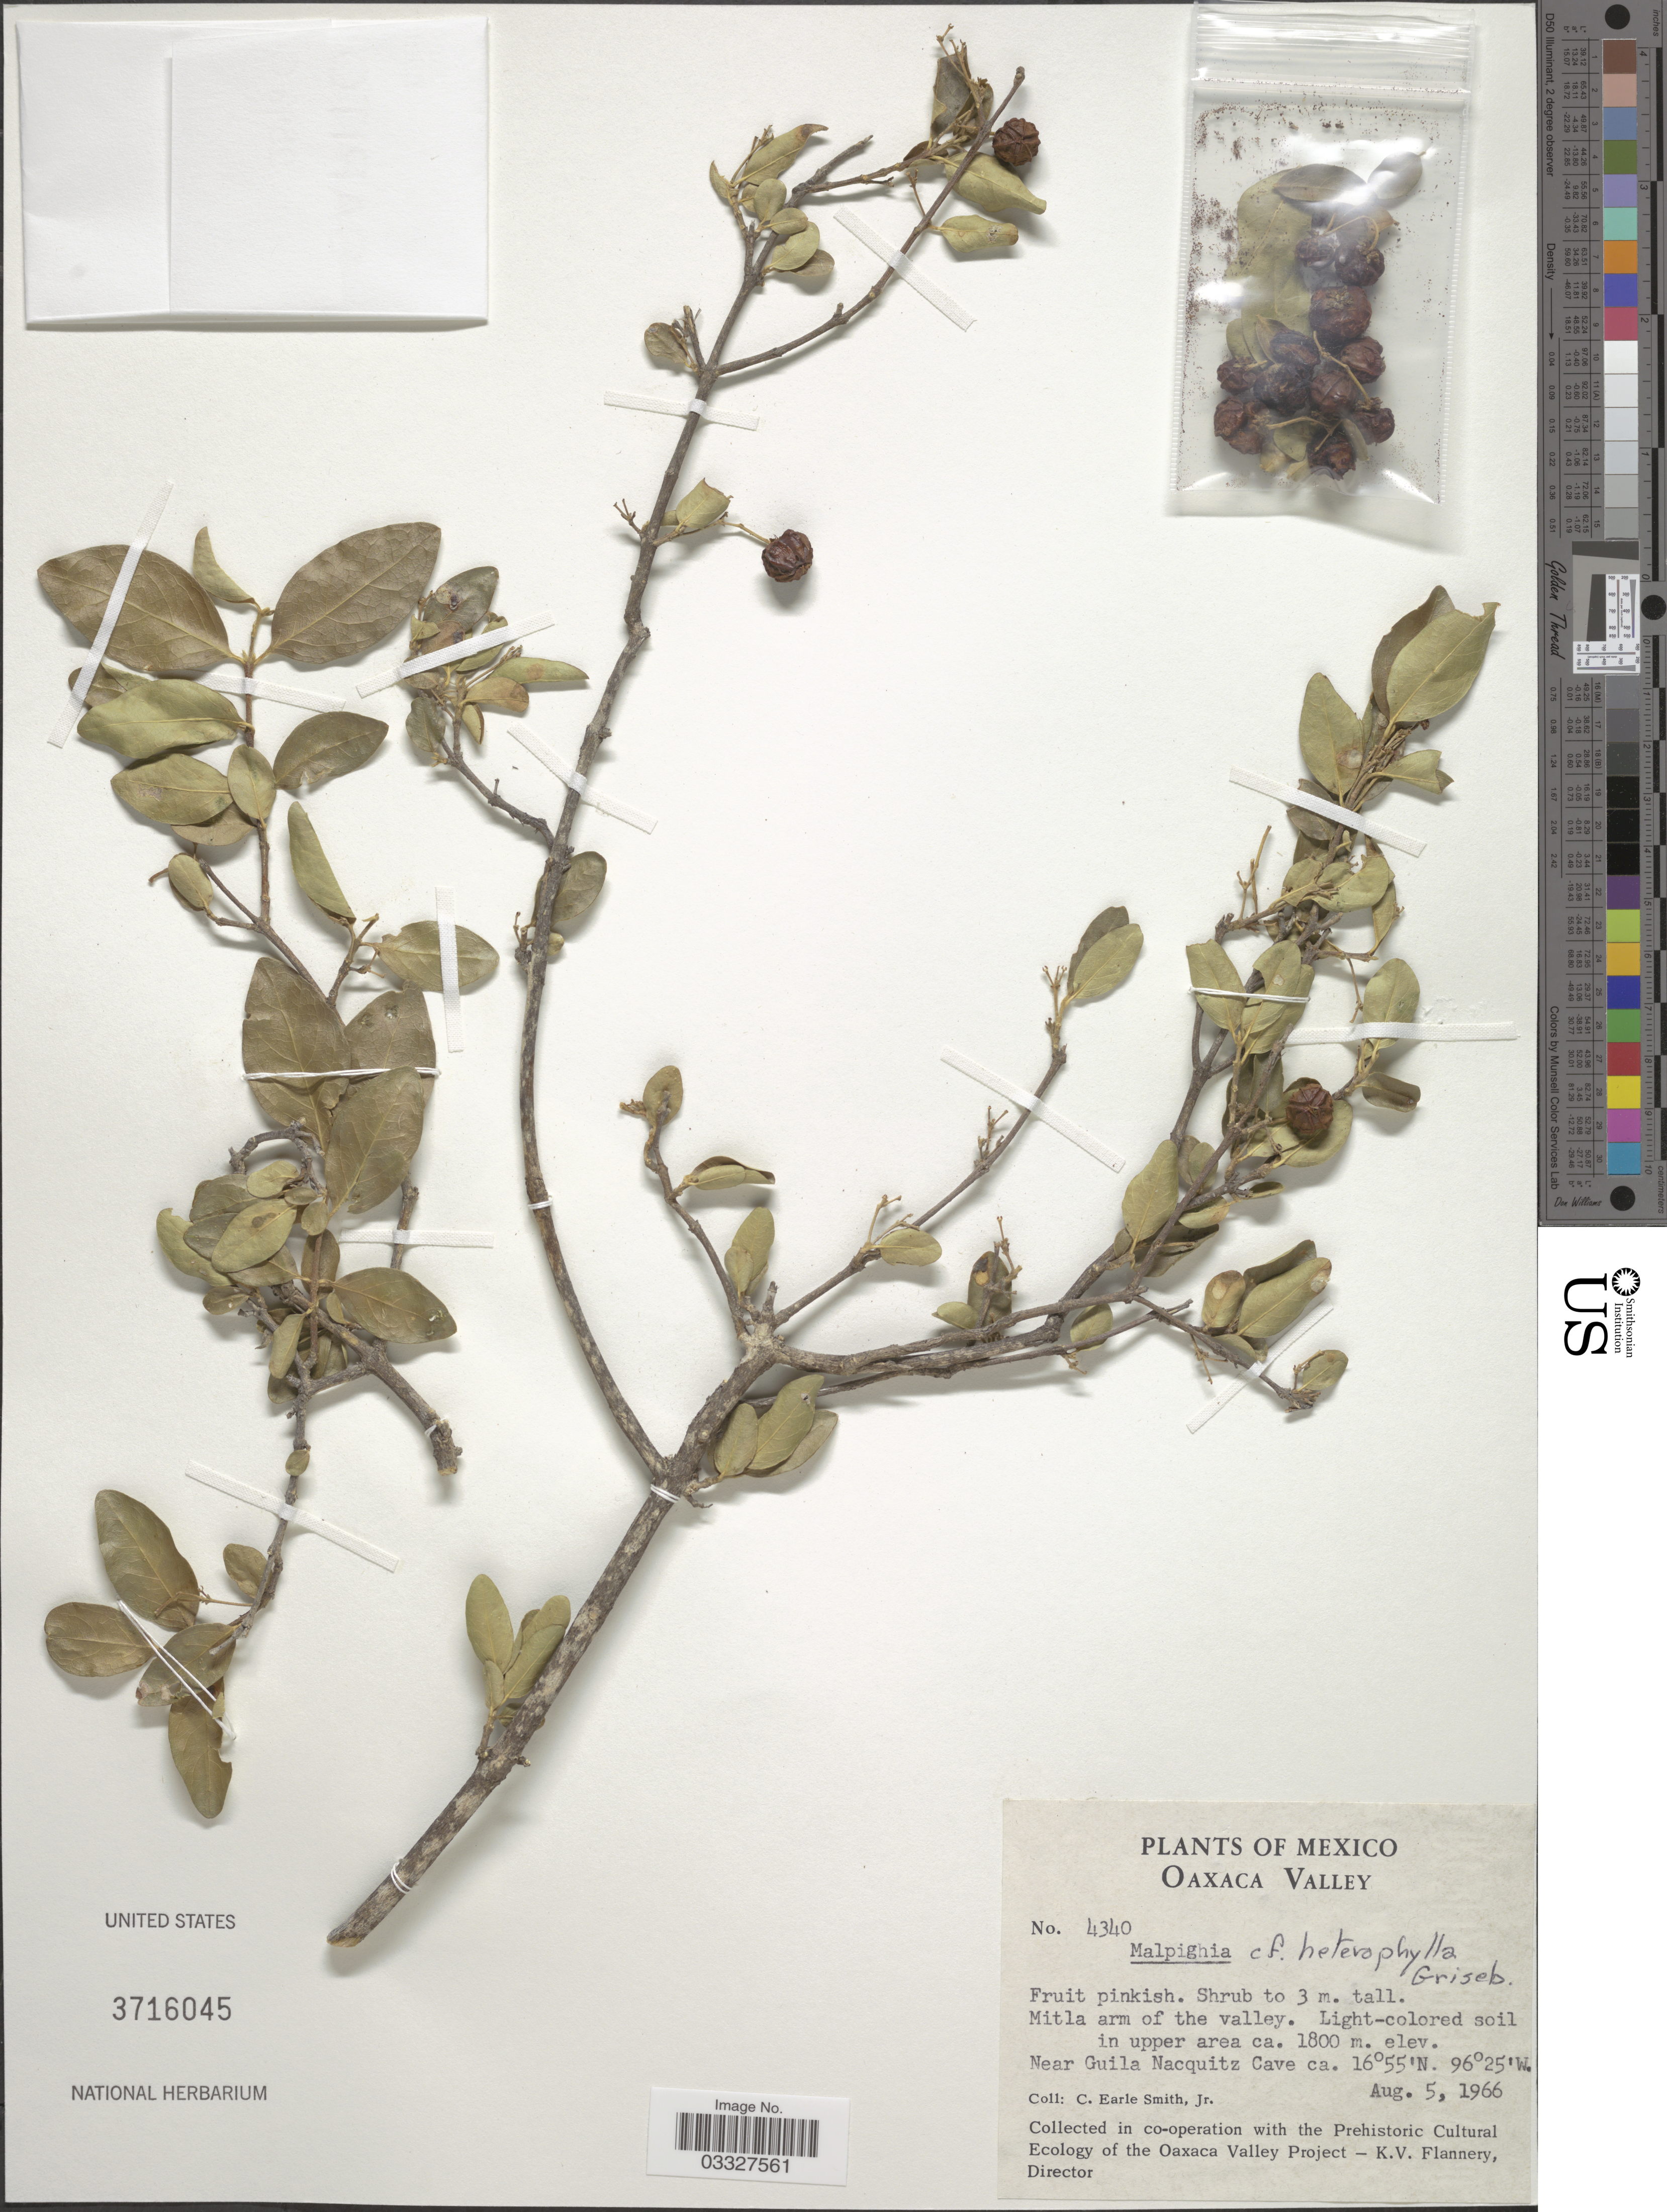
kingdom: Plantae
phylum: Tracheophyta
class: Magnoliopsida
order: Malpighiales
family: Malpighiaceae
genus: Malpighia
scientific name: Malpighia heterophylla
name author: Griseb.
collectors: C. E. Smith Jr.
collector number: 4340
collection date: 1966-08-05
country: Mexico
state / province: Oaxaca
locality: Oaxaca Valley. Near Guila Nacquitz Cave.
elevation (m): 1800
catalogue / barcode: US 3716045